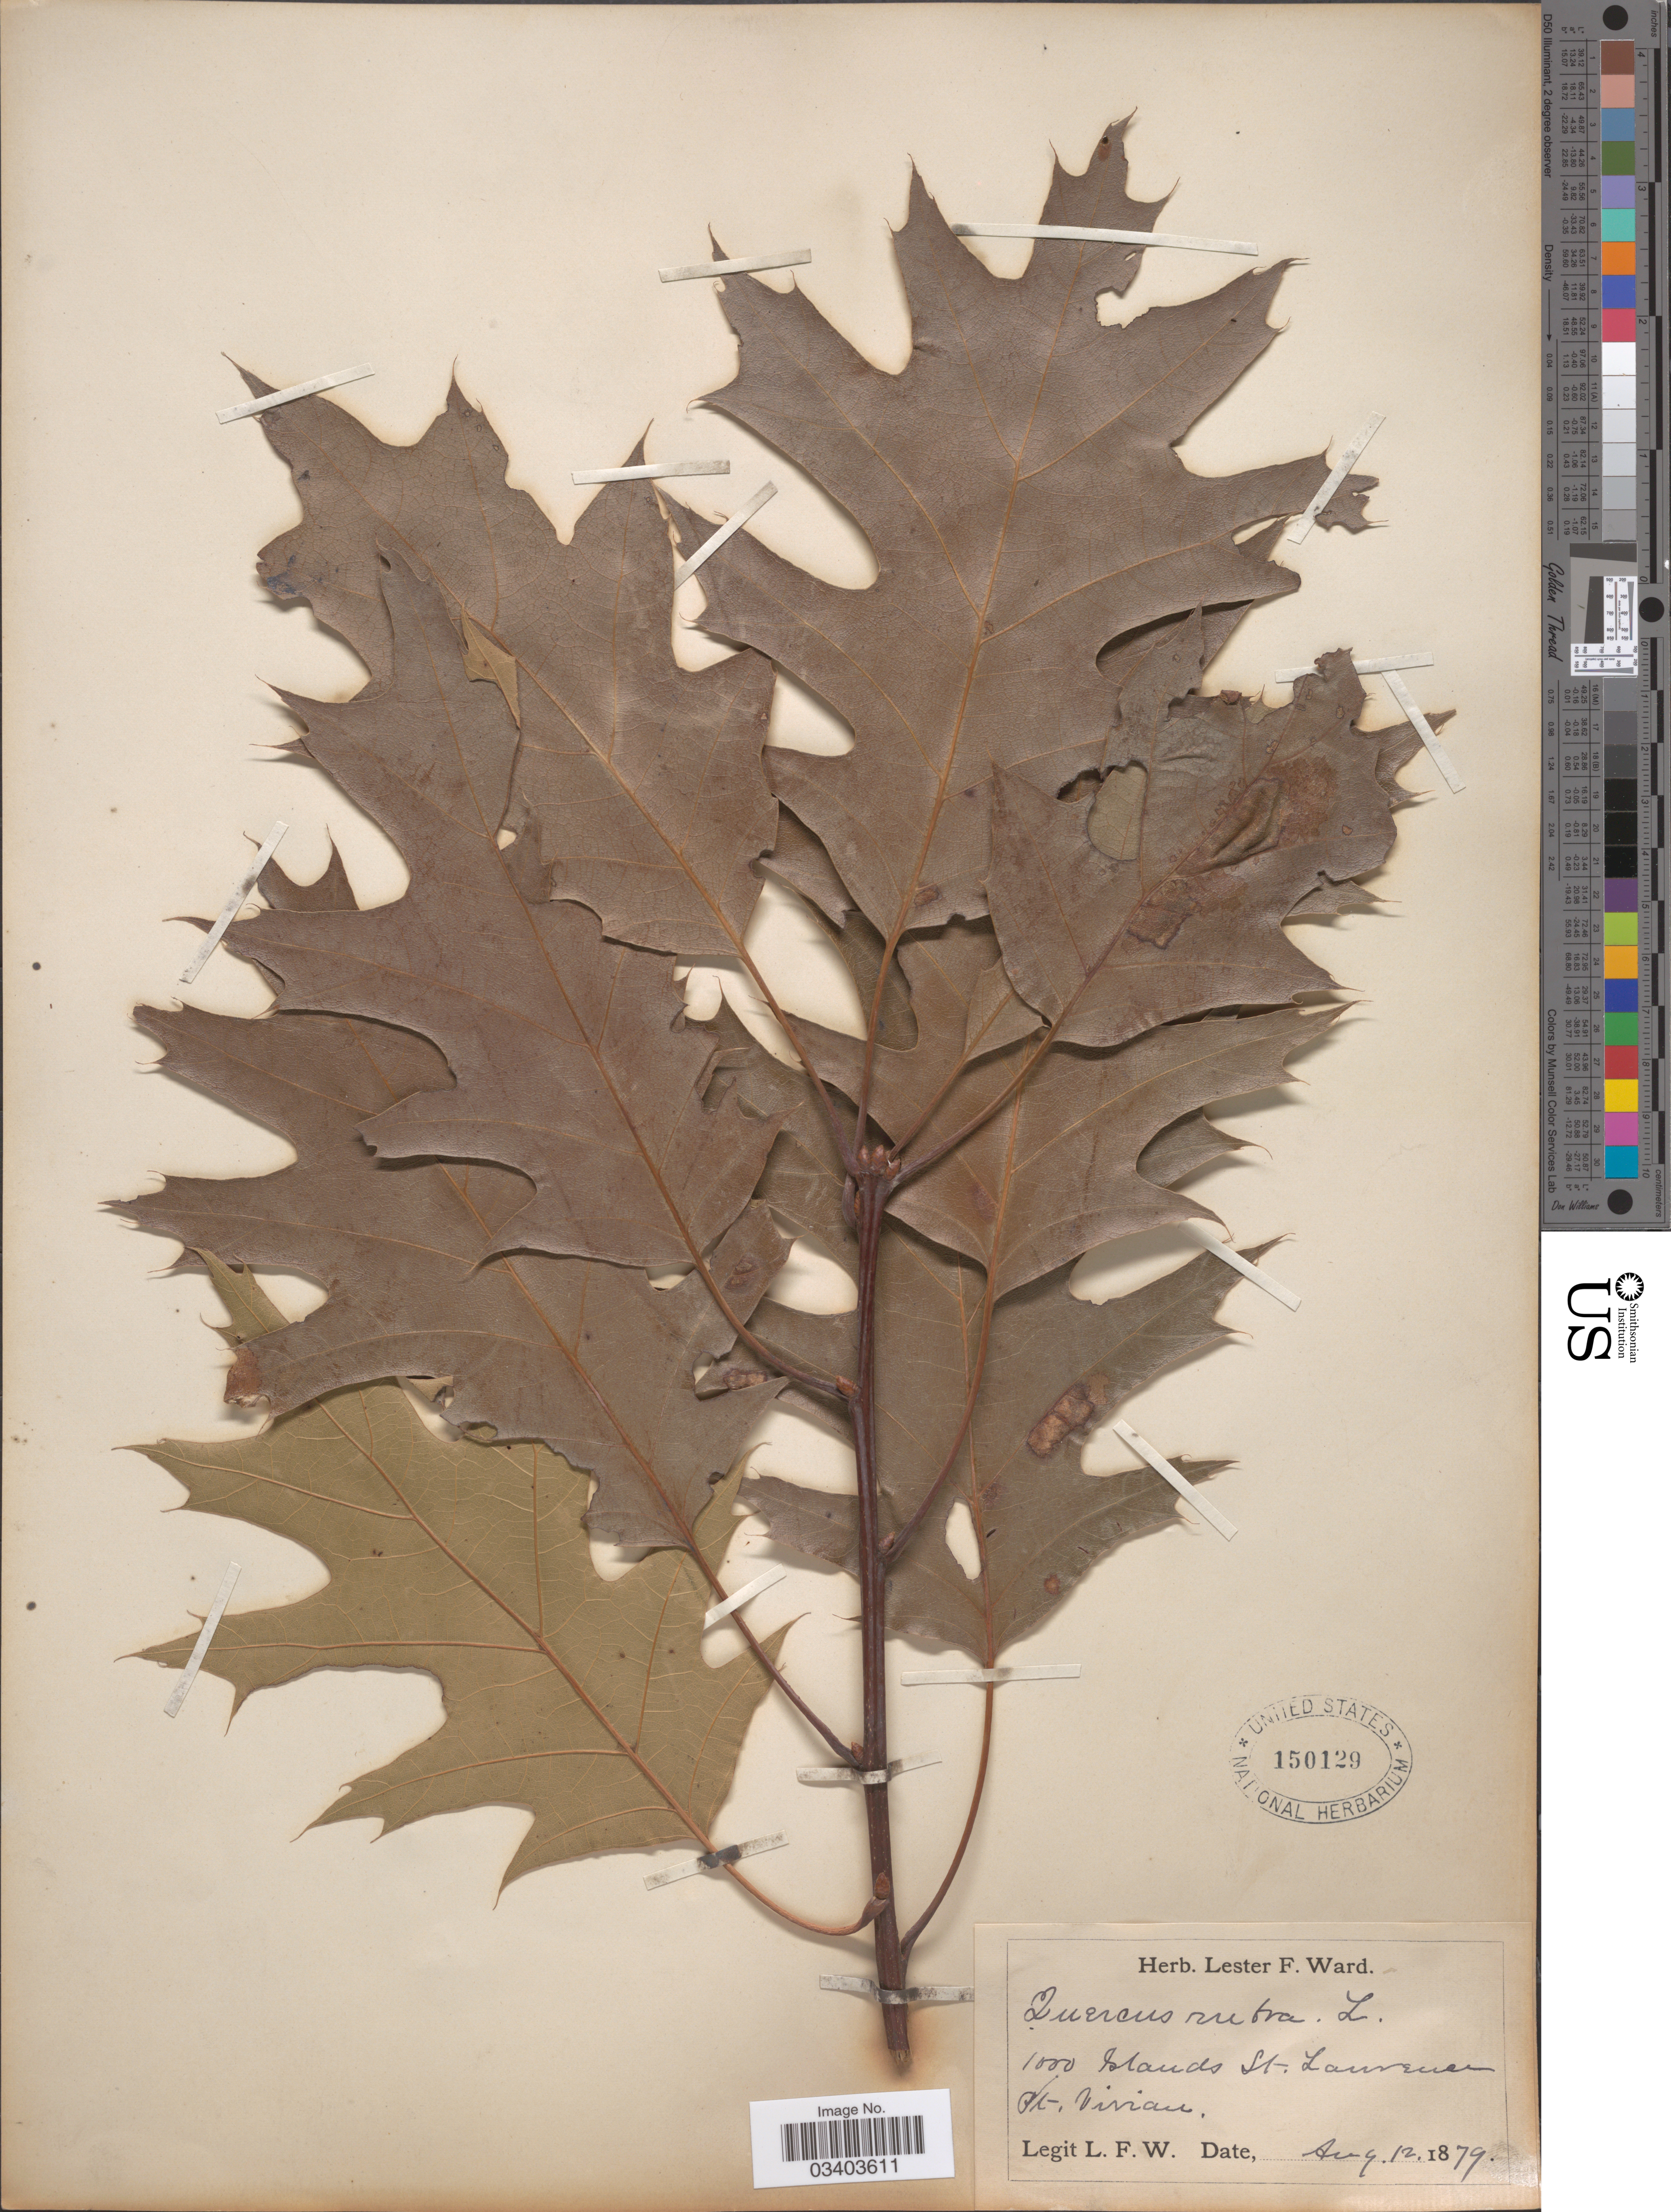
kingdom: Plantae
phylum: Tracheophyta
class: Magnoliopsida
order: Fagales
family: Fagaceae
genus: Quercus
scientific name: Quercus borealis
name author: F. Michx.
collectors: L. F. Ward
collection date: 1879-08-12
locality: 1000 Islands St. Laurence Pt. Vivian.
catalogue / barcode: US 150129